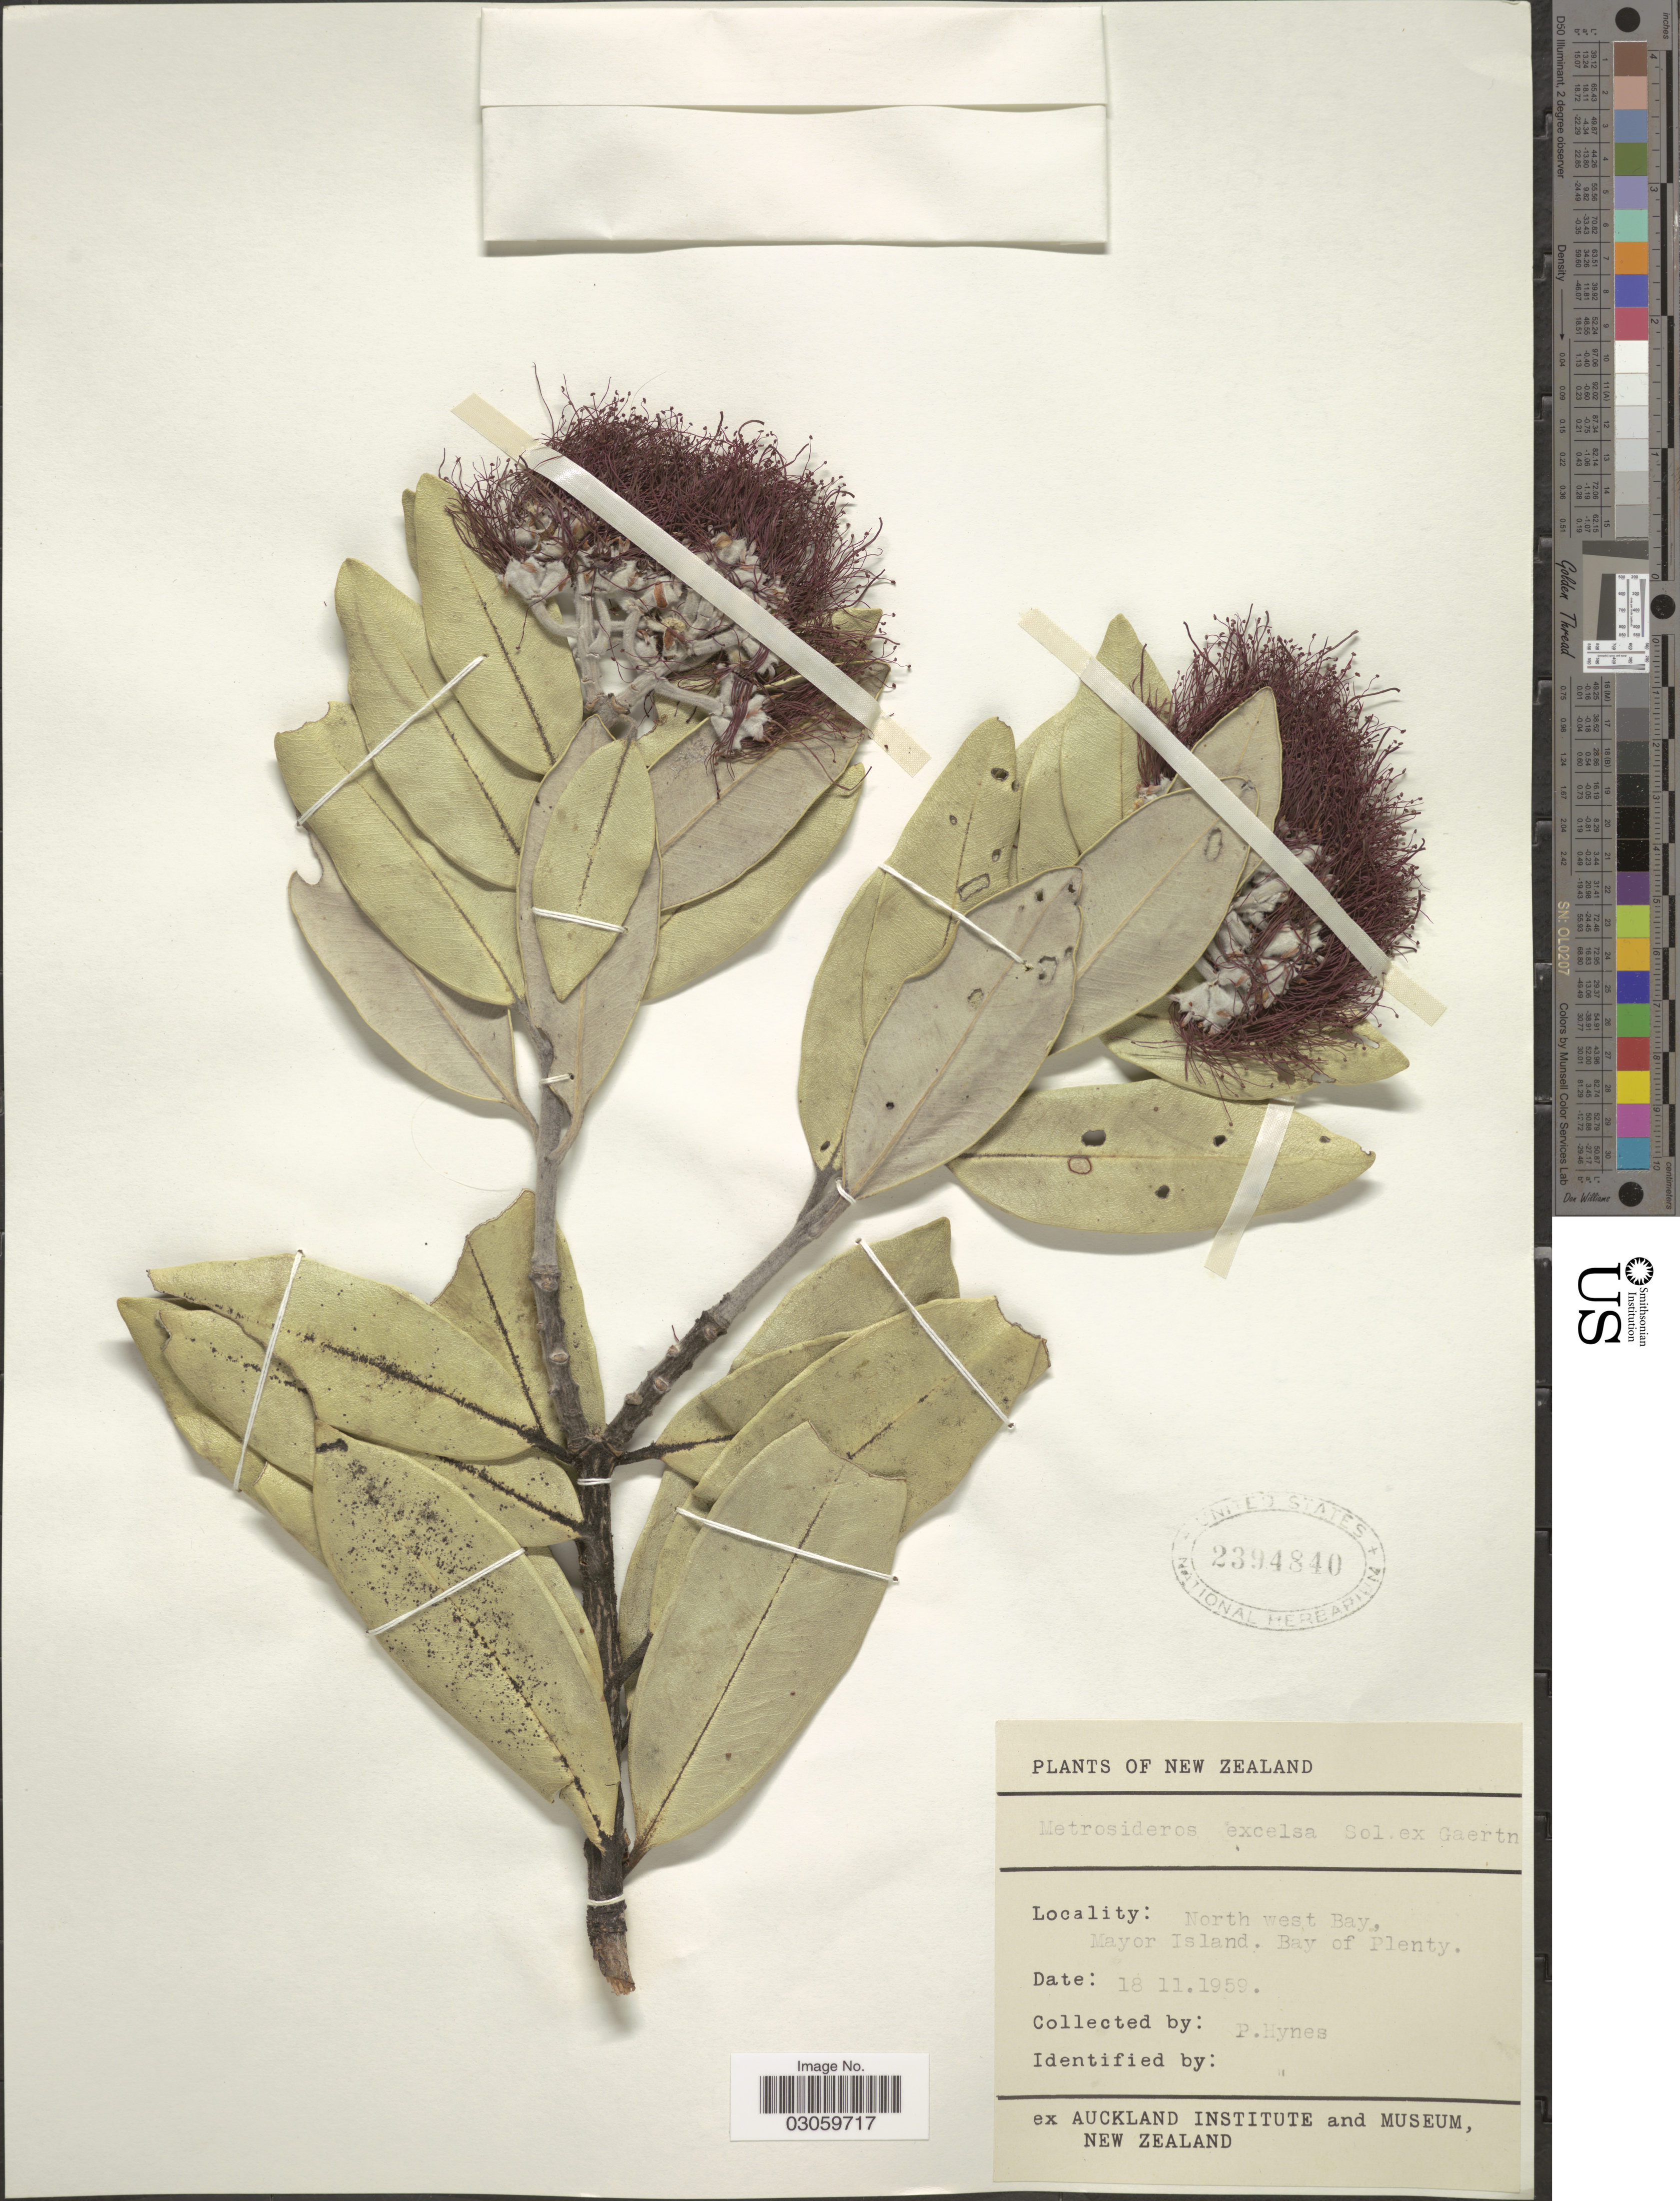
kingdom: Plantae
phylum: Tracheophyta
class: Magnoliopsida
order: Myrtales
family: Myrtaceae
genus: Metrosideros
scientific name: Metrosideros excelsa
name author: Sol. ex Gaertn.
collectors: P. Hynes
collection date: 1959-11-18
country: New Zealand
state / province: Bay of Plenty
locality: North west Bay, Mayor Island.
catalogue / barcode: US 2394840